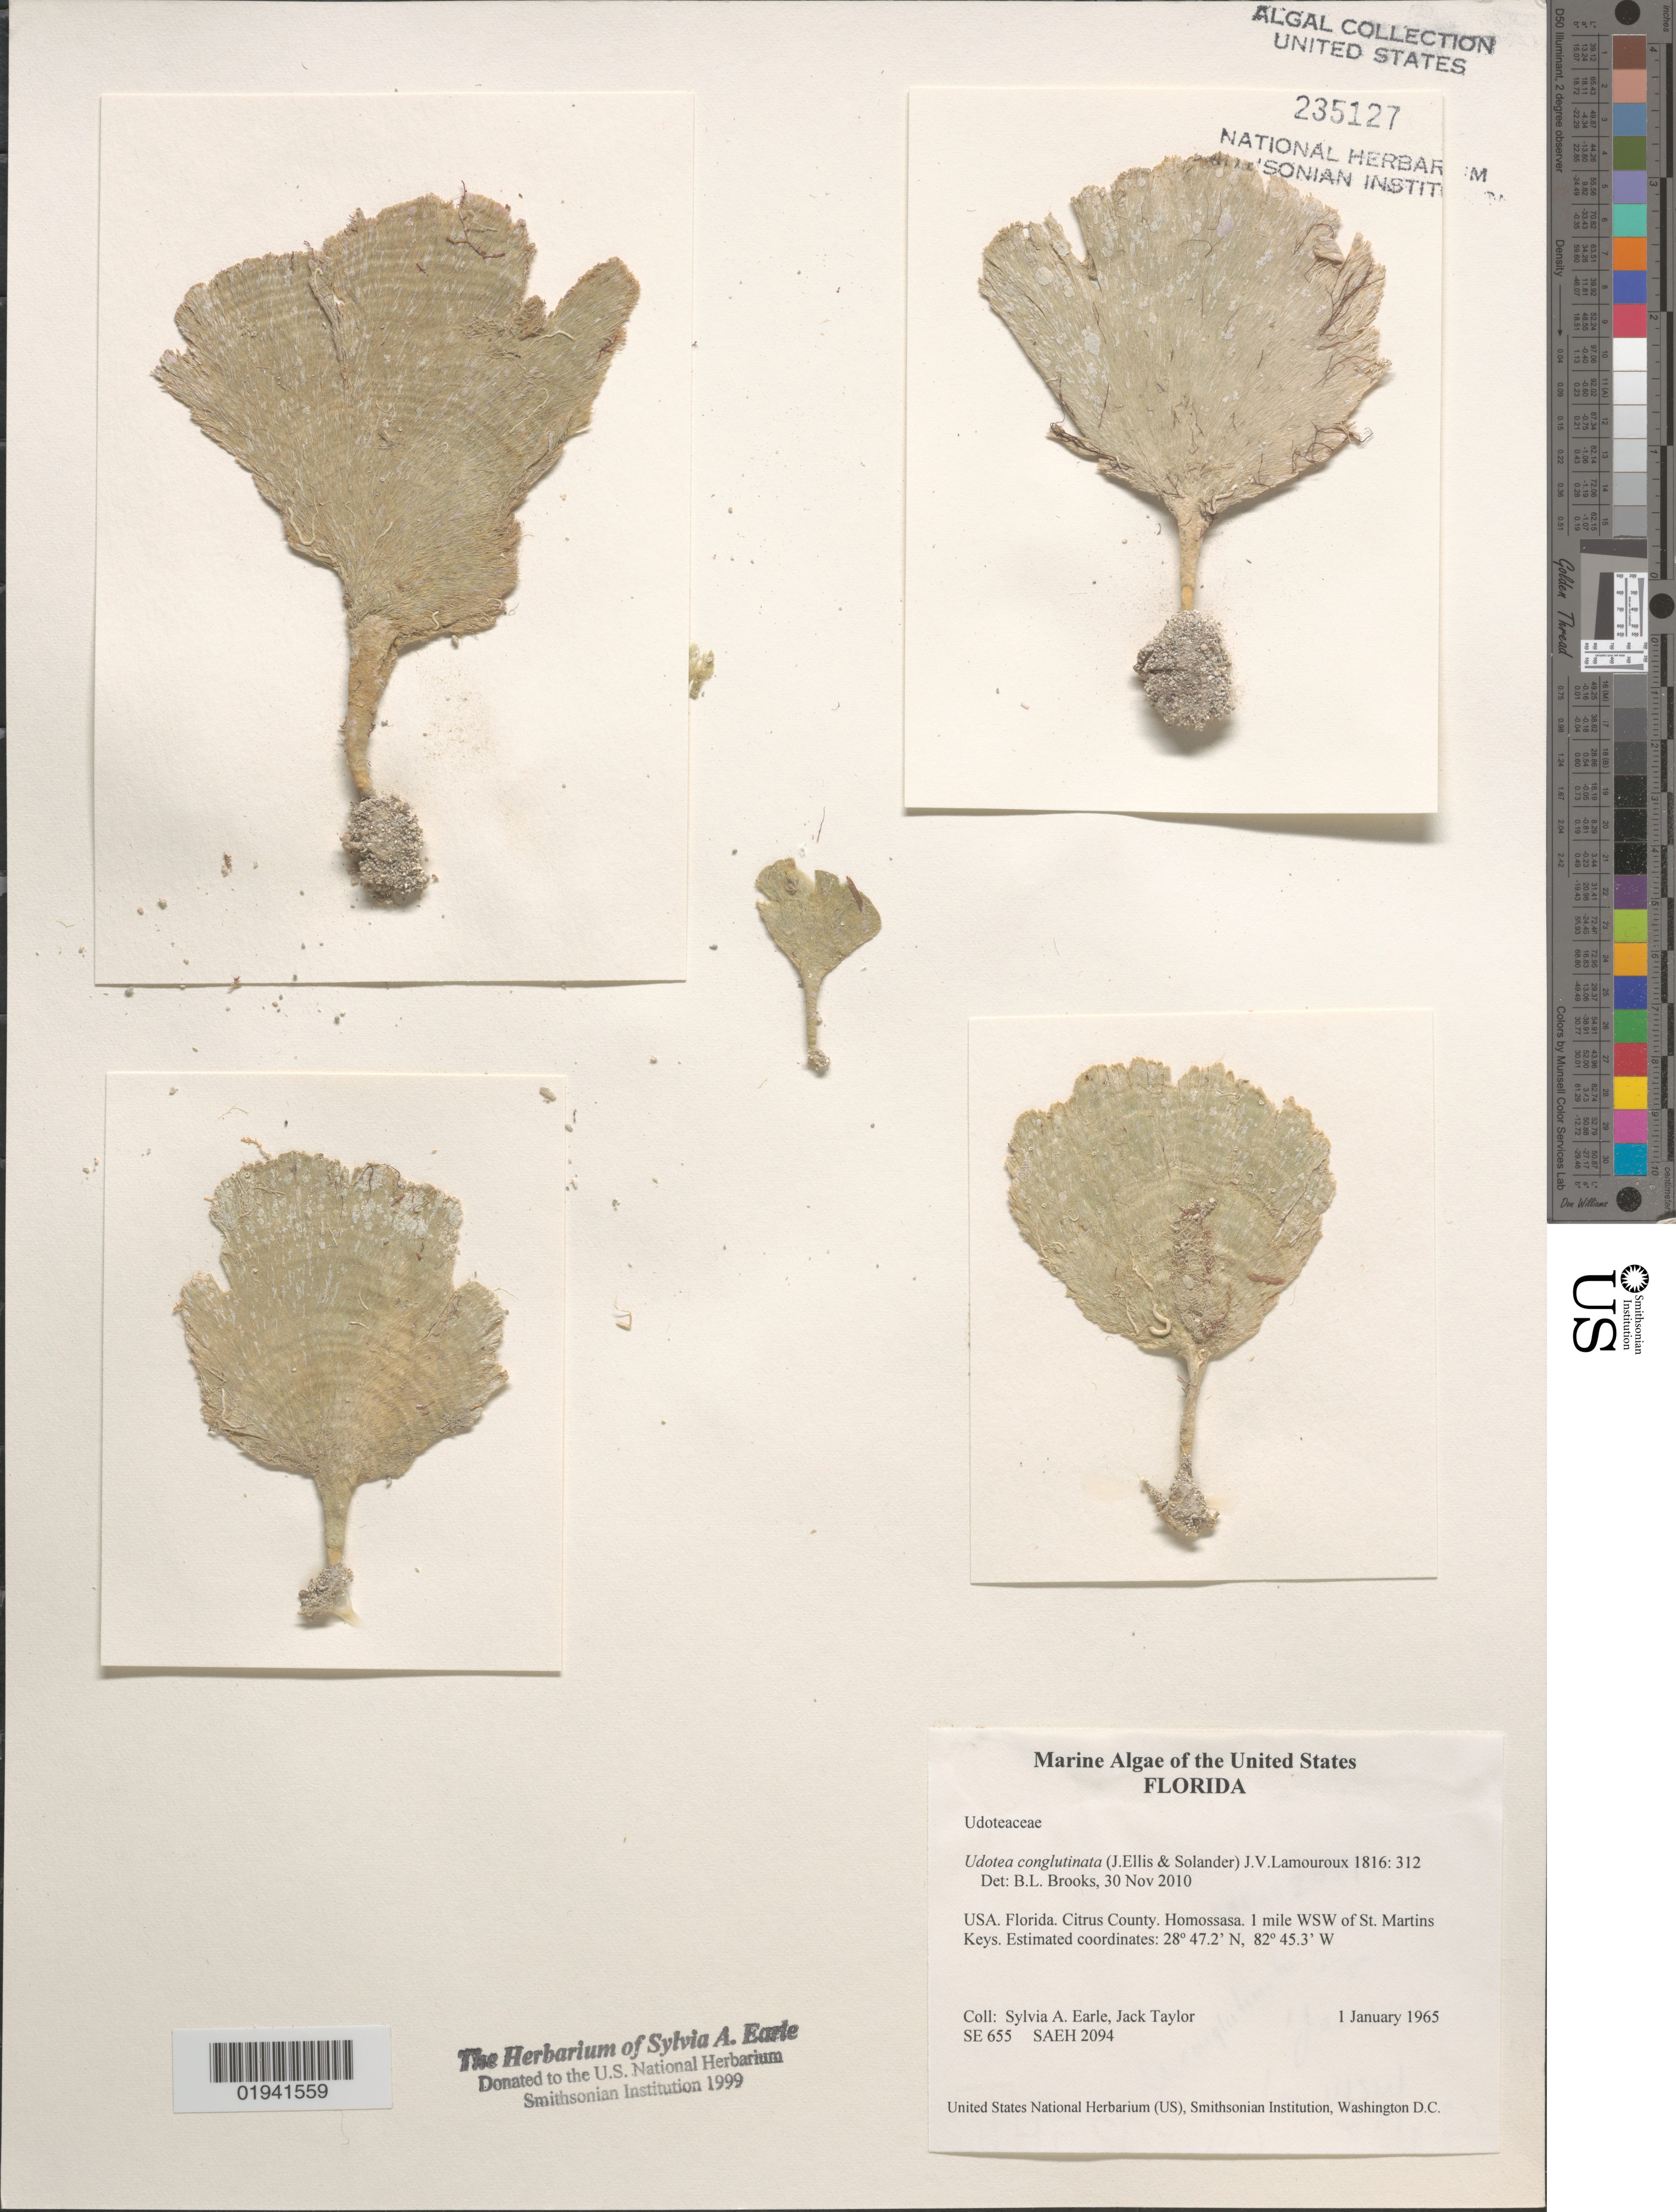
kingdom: Plantae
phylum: Chlorophyta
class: Ulvophyceae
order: Bryopsidales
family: Udoteaceae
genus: Udotea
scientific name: Udotea conglutinata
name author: (Ellis & Sol.) J.V.Lamouroux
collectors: S. A. Earle & J. Taylor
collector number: SE655/SAEH2094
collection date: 1965-01-01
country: United States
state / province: Florida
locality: Citrus County. Homosassa. 1 mile WSW of St. Martins Keys.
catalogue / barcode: US 235127